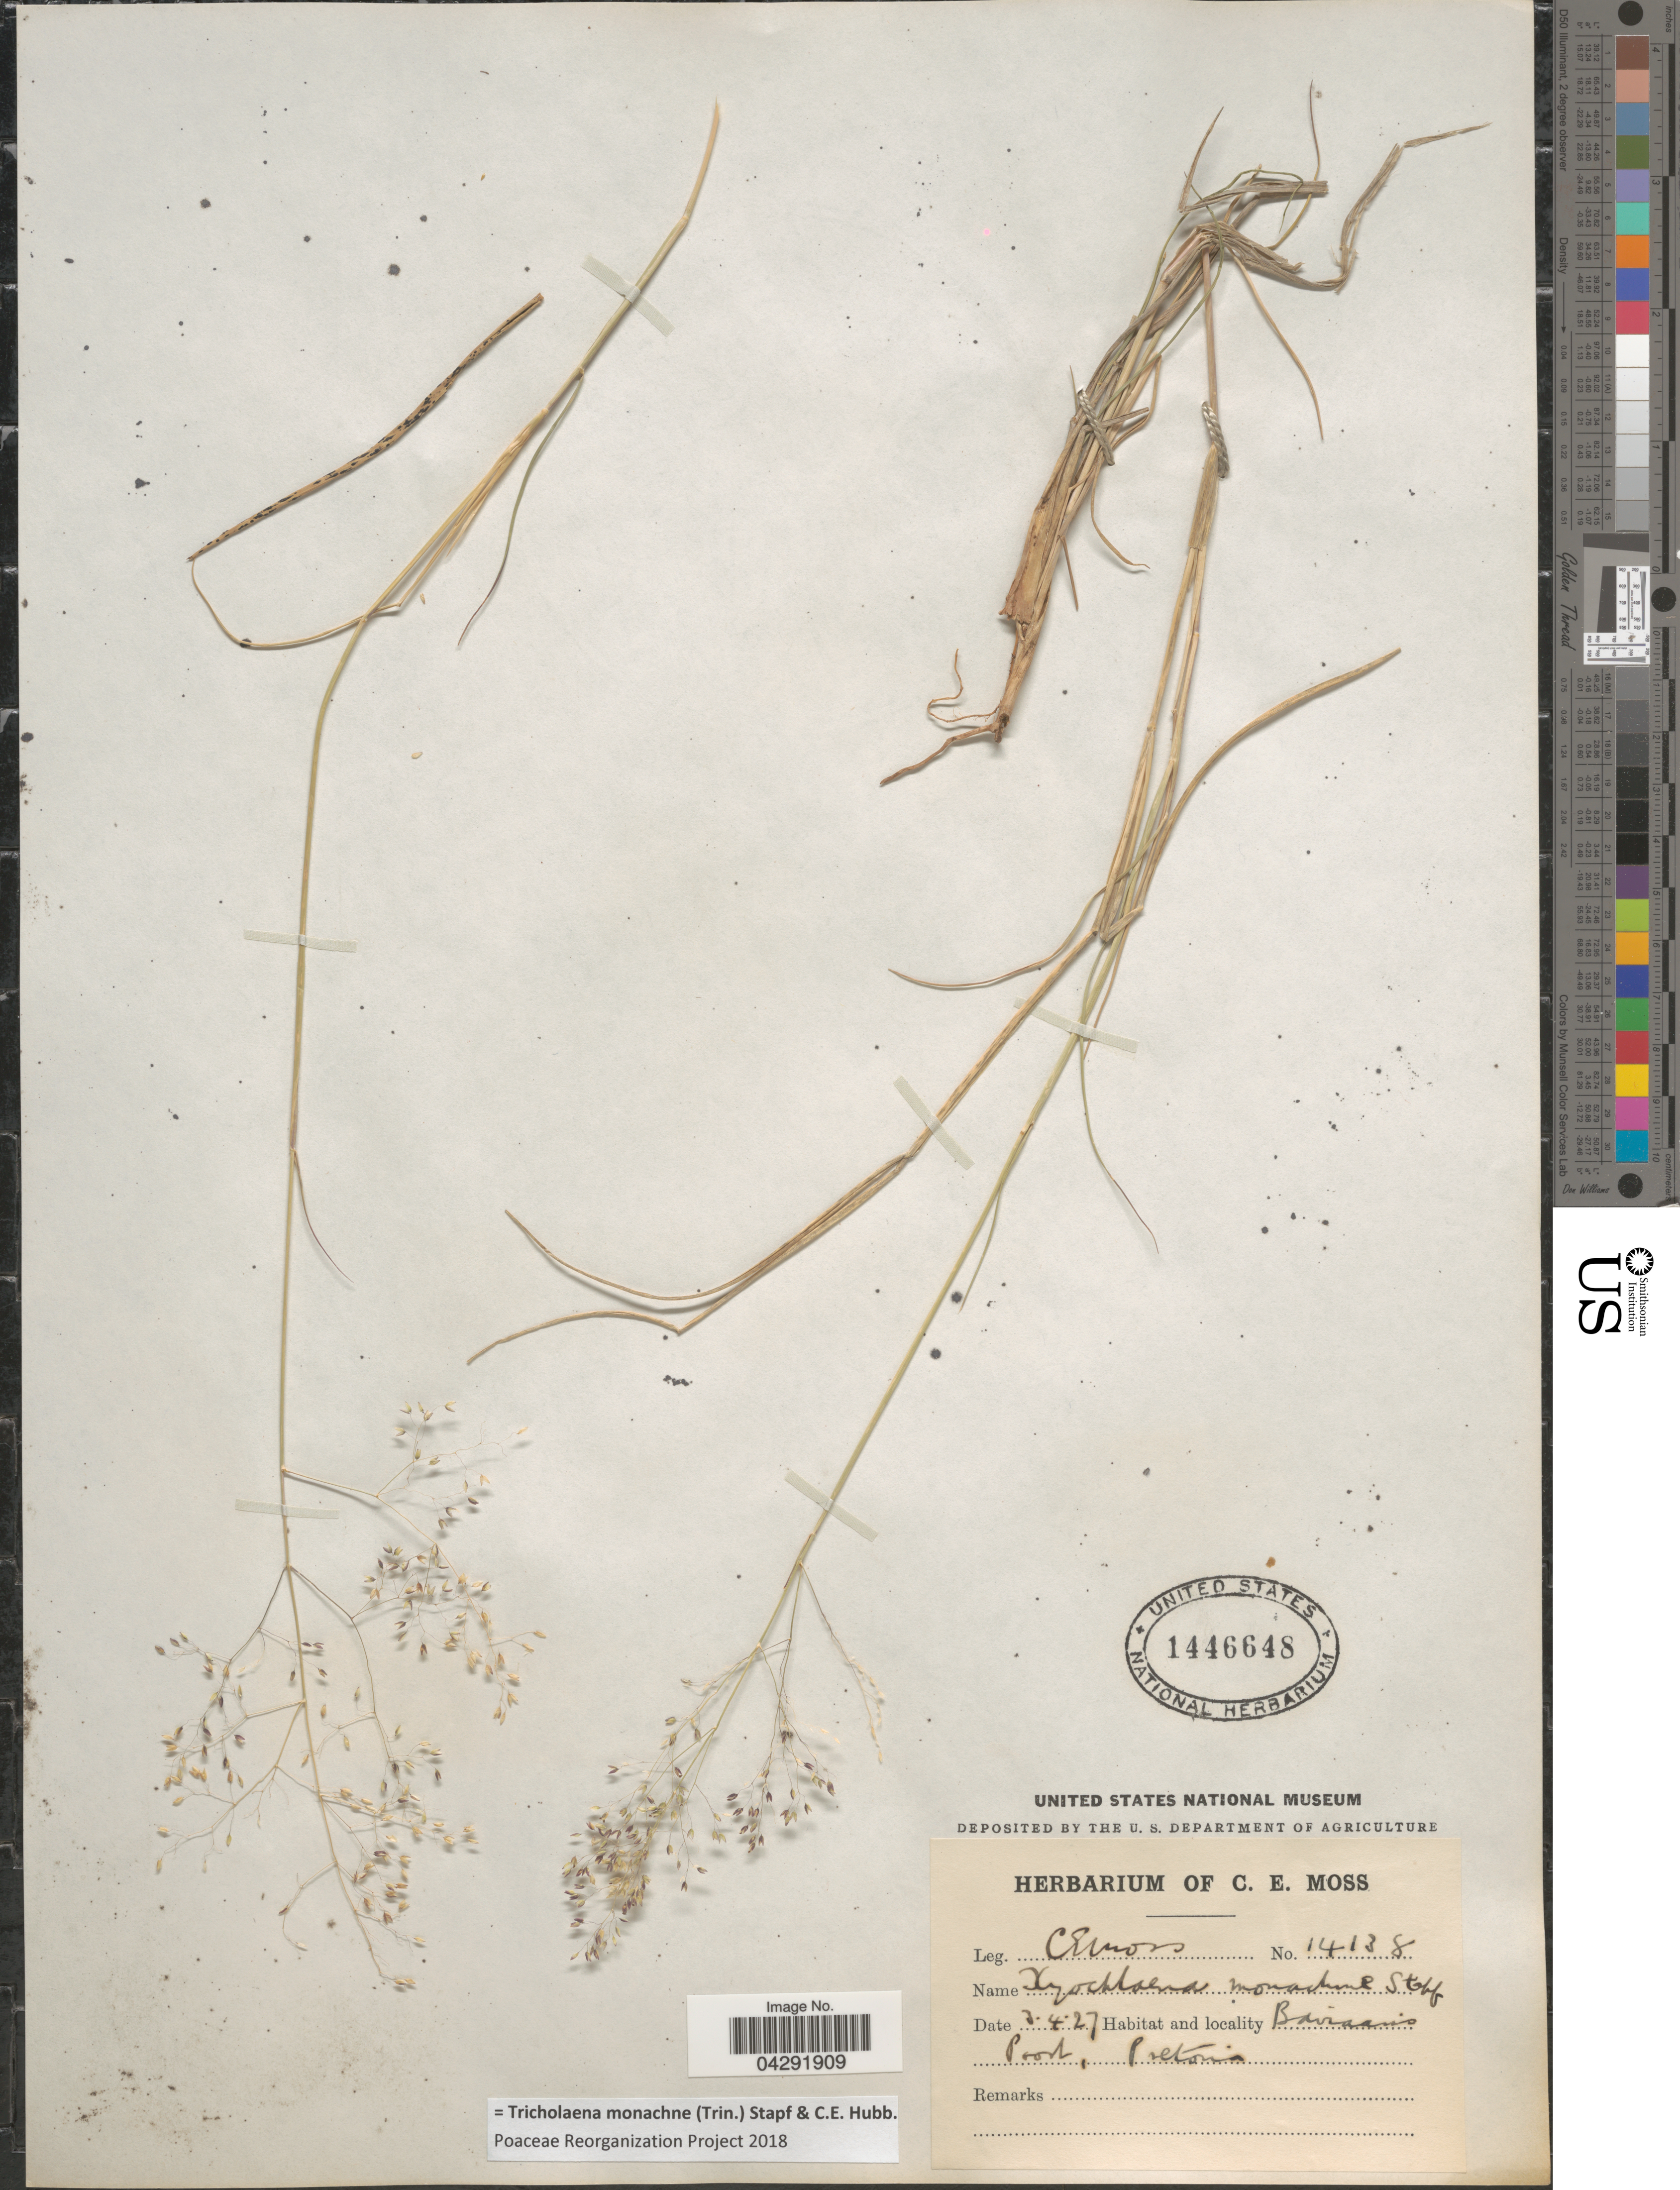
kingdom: Plantae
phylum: Tracheophyta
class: Liliopsida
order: Poales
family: Poaceae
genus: Tricholaena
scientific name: Tricholaena monachne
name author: (Trin.) Stapf & C.E. Hubb.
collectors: C. E. Moss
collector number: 14138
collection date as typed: Transcribed d/m/y: 3/4/27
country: South Africa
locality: Baviaans Poort, Pretoria.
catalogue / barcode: US 1446648